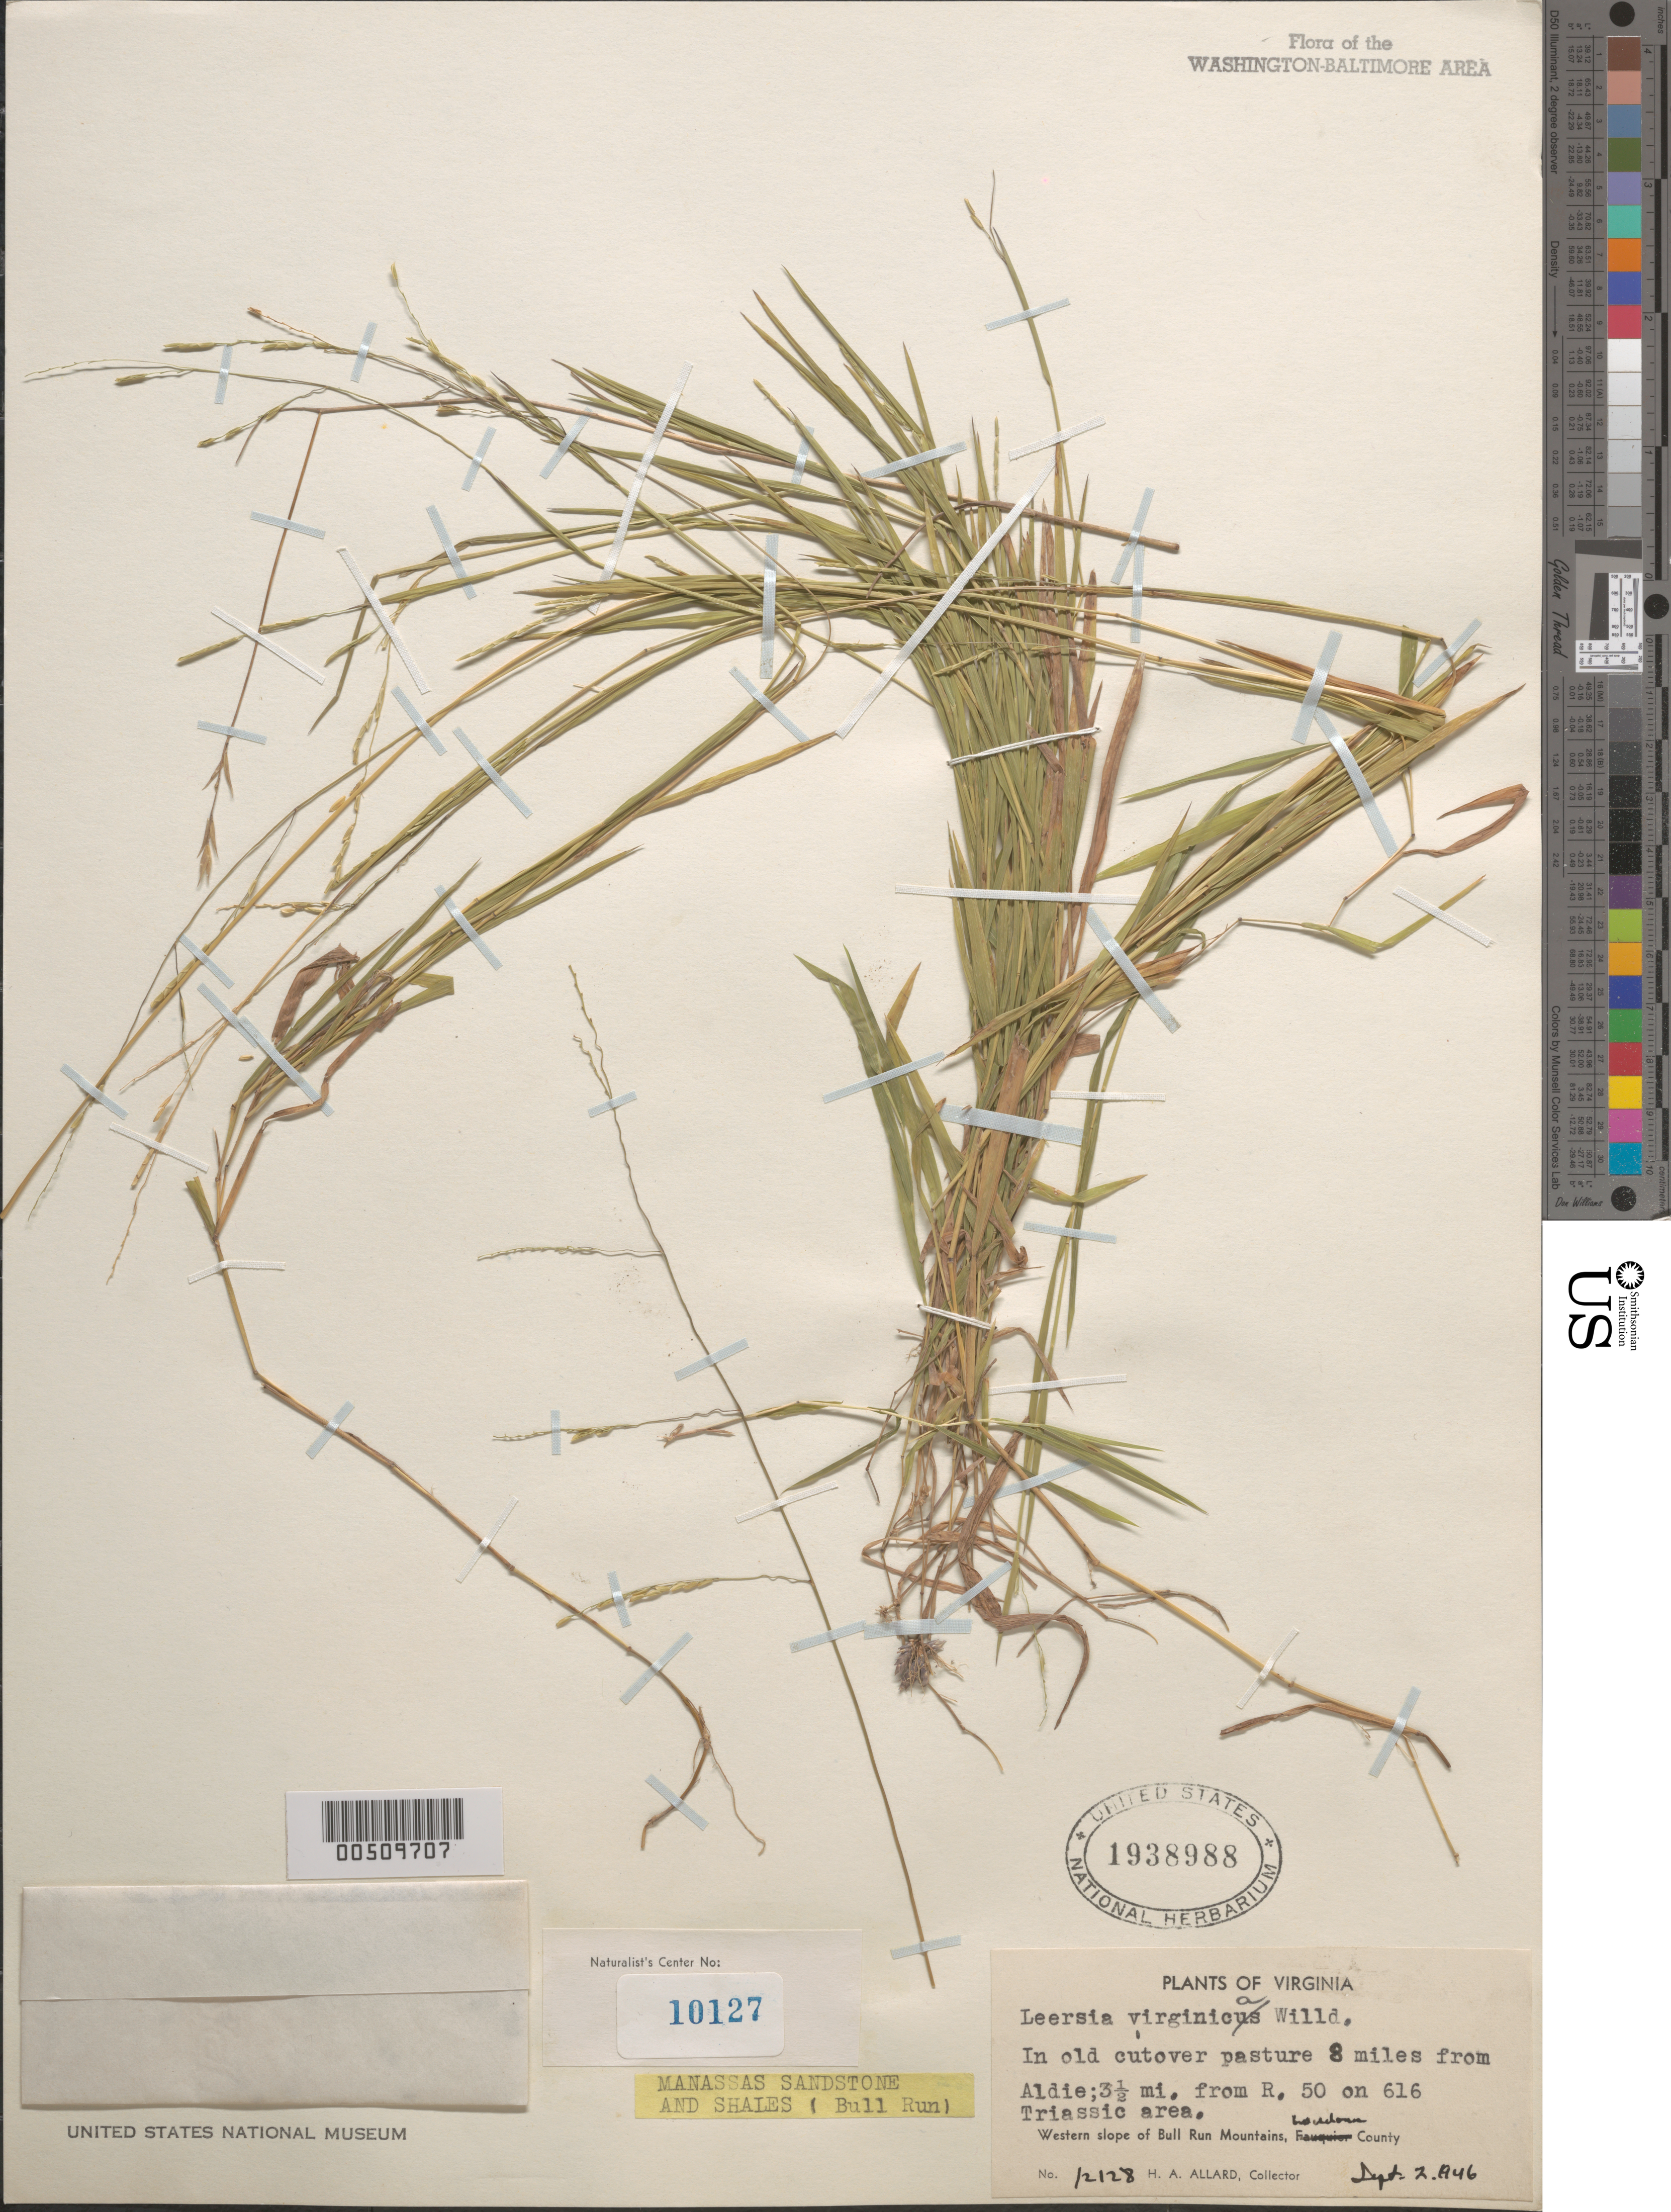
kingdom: Plantae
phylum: Tracheophyta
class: Liliopsida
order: Poales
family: Poaceae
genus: Leersia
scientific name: Leersia virginica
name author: Willd.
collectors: H. A. Allard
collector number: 12128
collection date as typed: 02 Sep 1946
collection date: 1946-09-02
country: United States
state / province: Virginia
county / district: Loudoun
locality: Bull Run Mts., 8 mi. from Aldie, 3.5 mi. from Rt. 50 on 616 Bull Run Mts.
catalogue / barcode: US 1938988